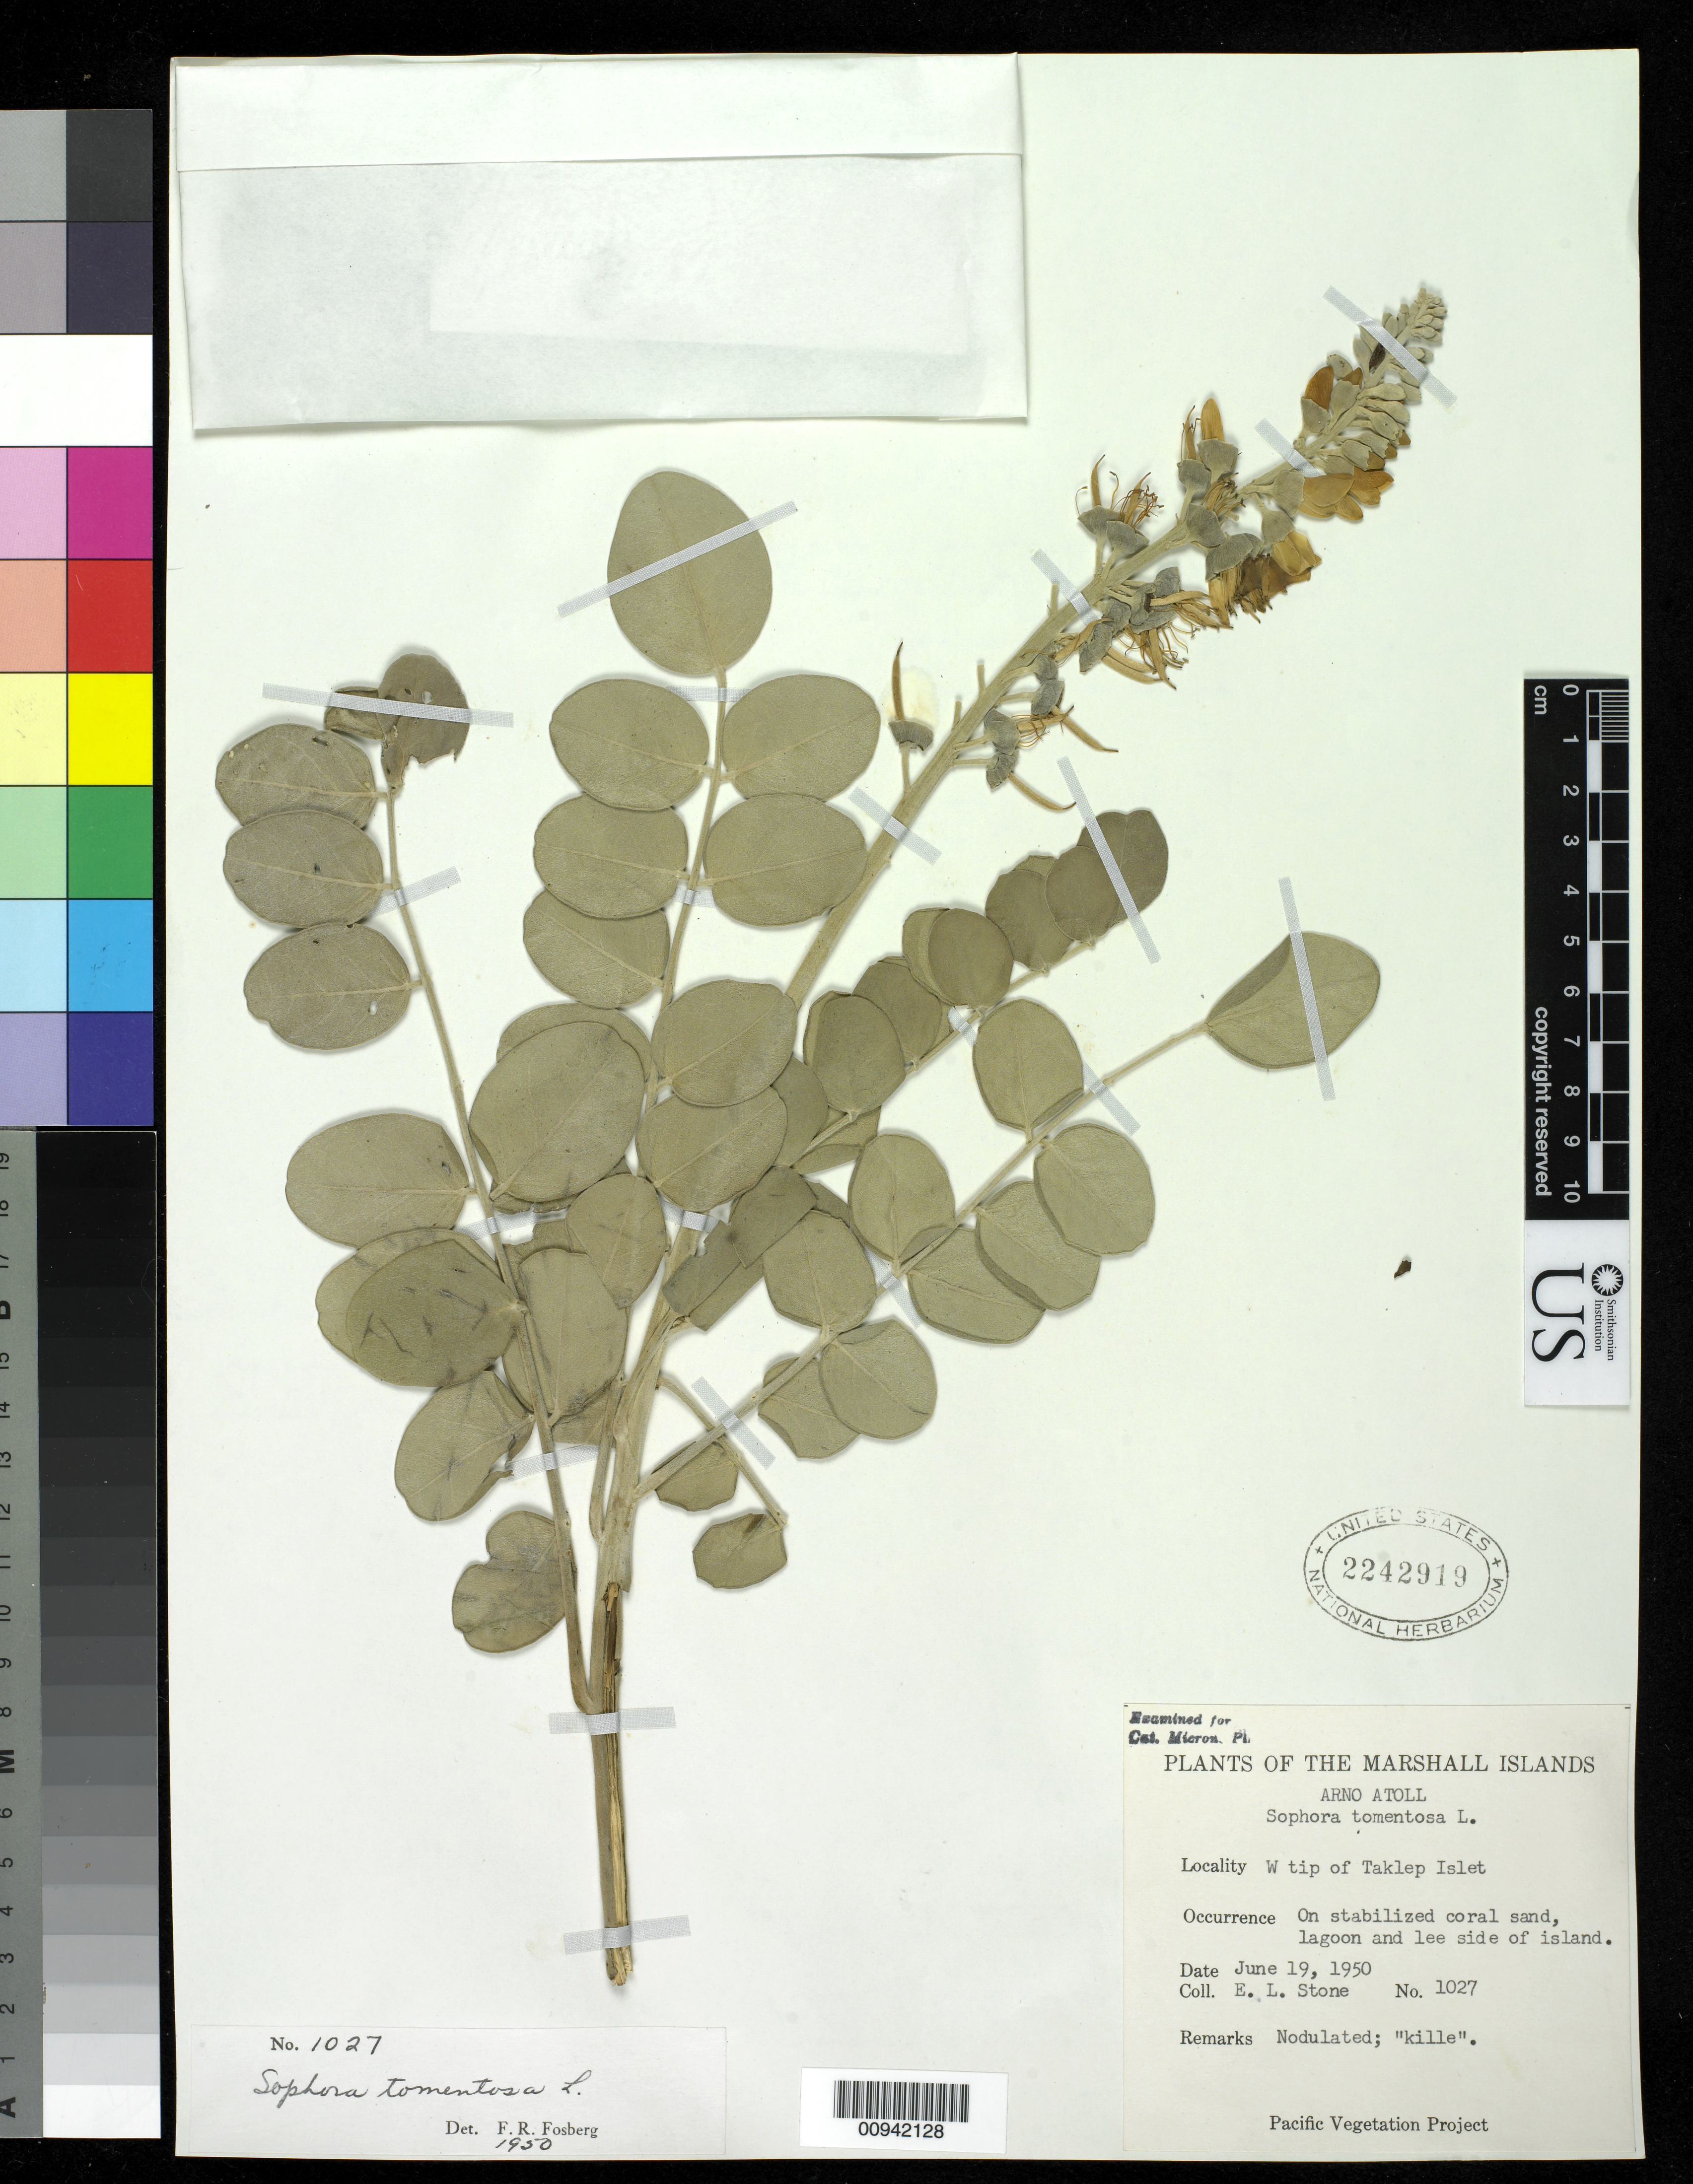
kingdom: Plantae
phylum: Tracheophyta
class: Magnoliopsida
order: Fabales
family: Fabaceae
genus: Sophora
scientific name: Sophora tomentosa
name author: L.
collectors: E. L. Stone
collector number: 1027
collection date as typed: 19 Jun 1950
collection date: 1950-06-19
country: Marshall Islands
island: Arno Atoll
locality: W tip of Taklep Islet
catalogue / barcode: US 2242919